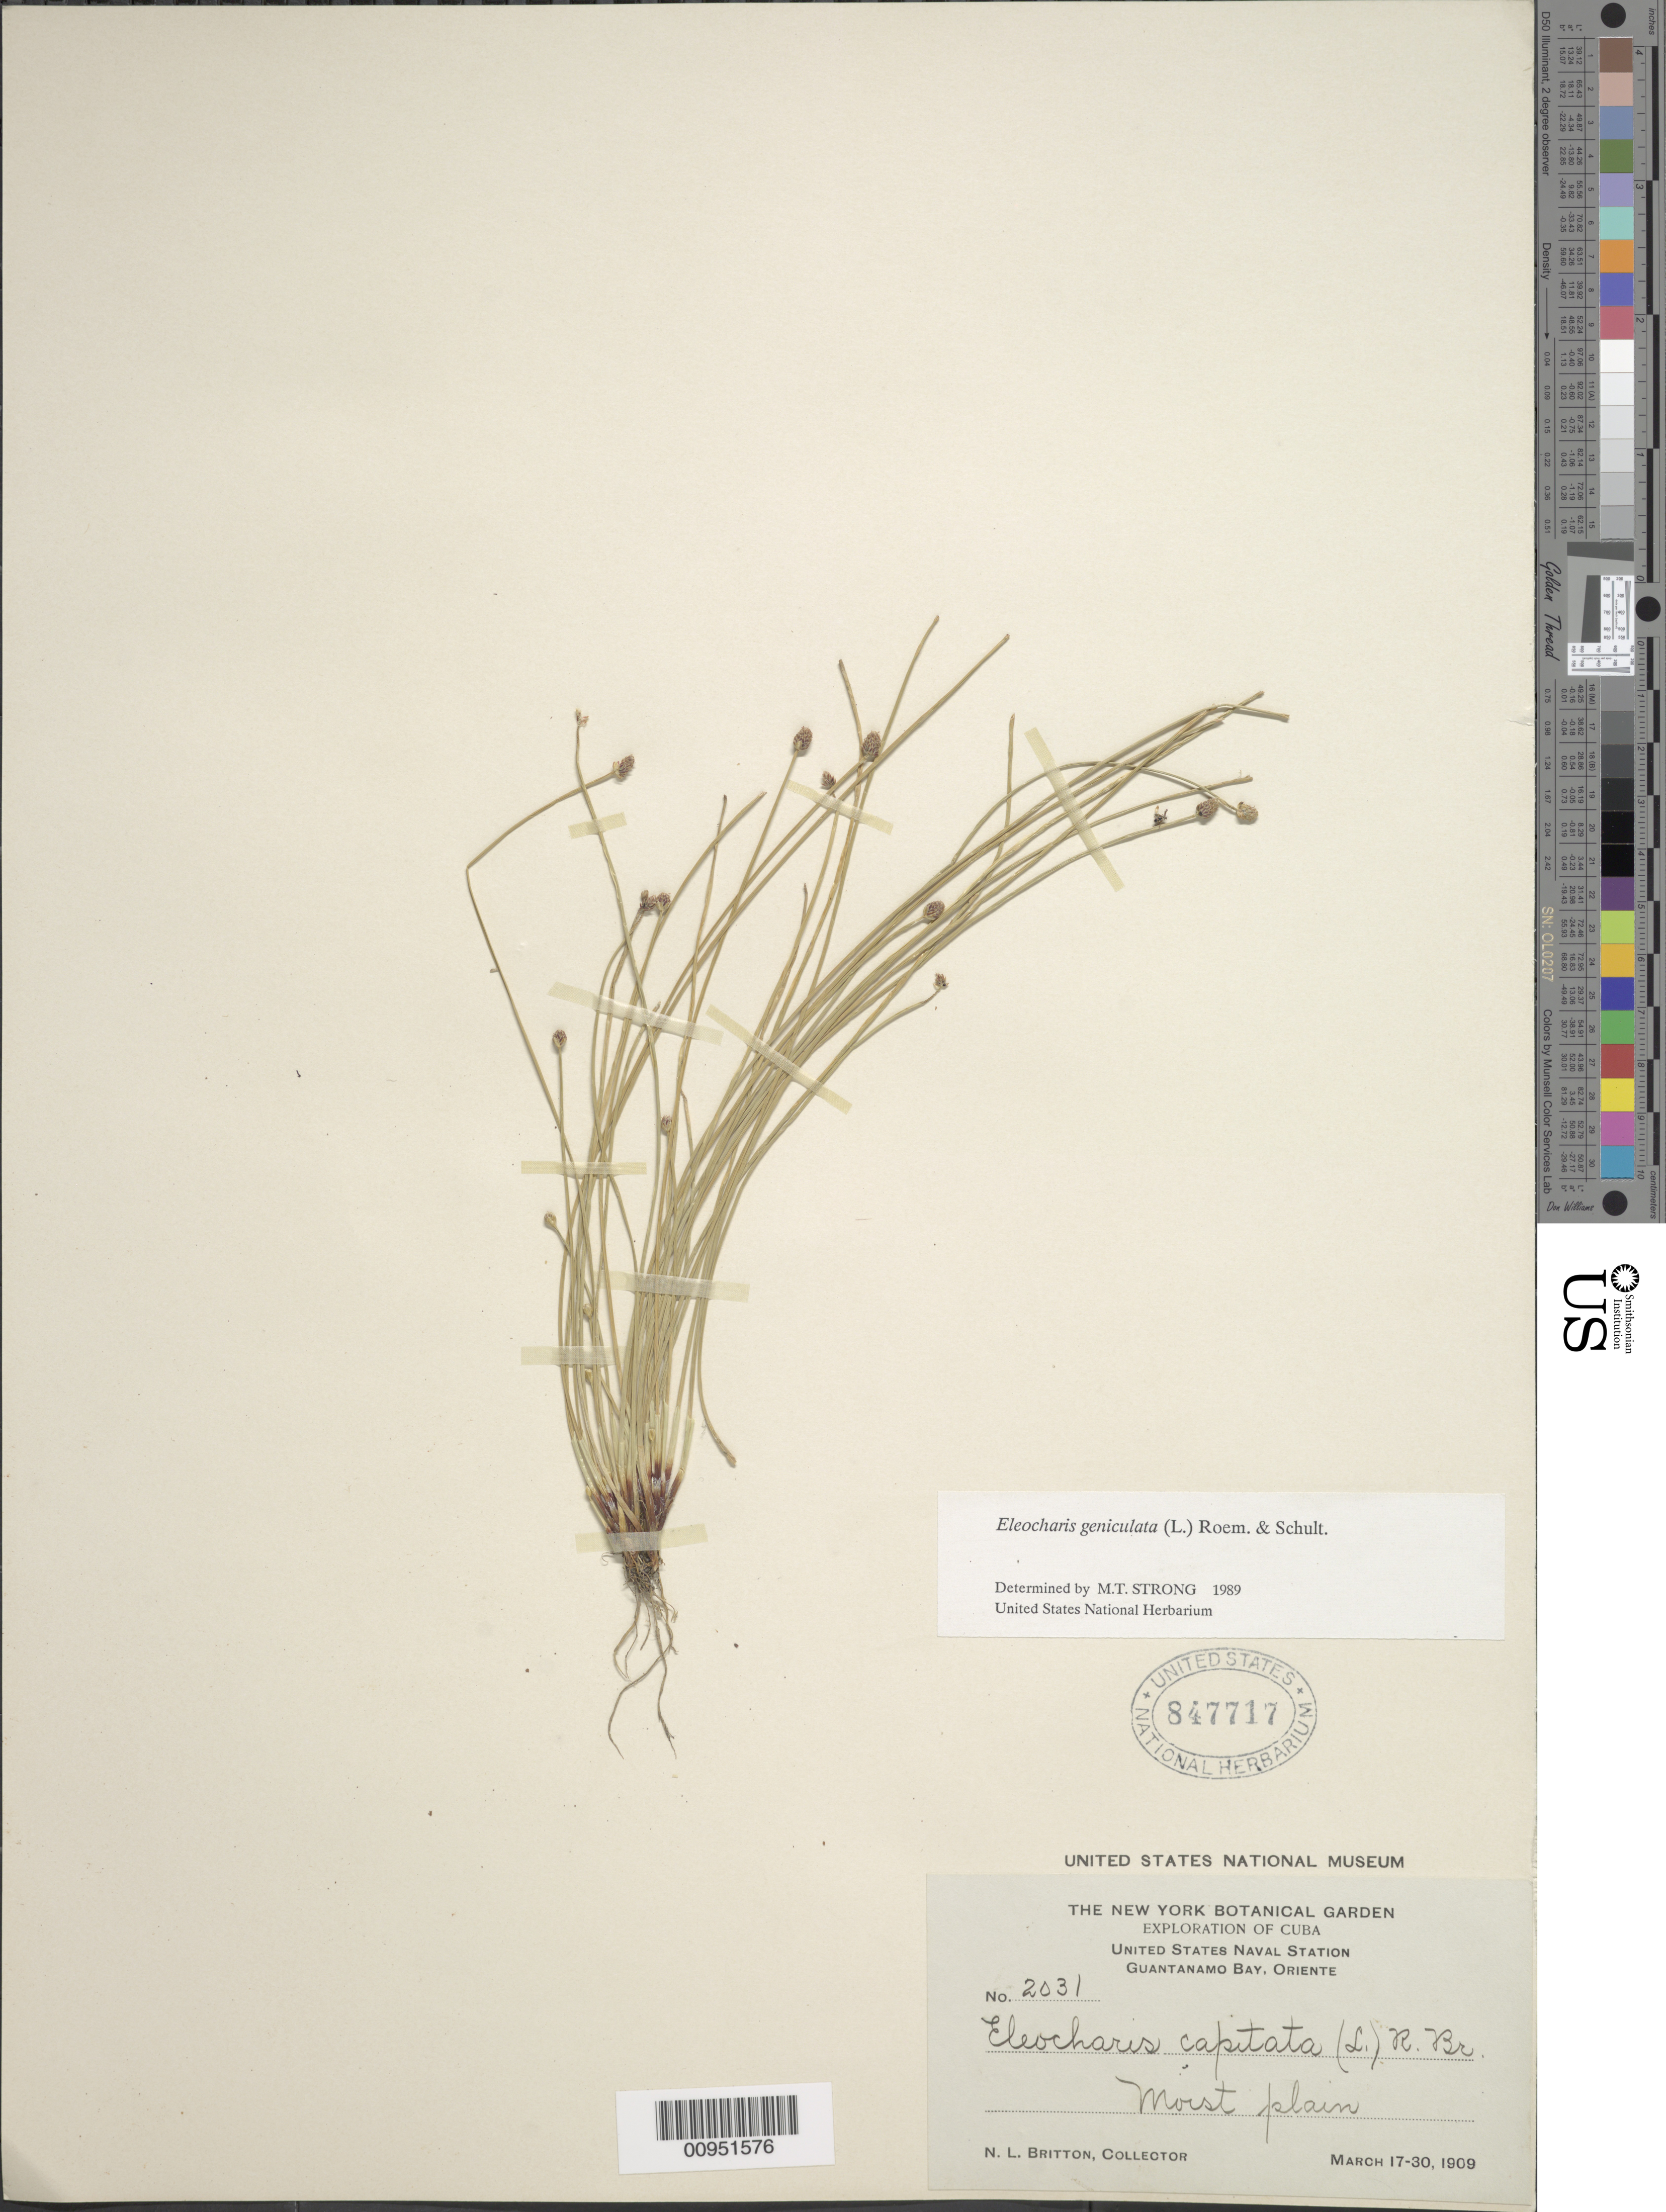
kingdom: Plantae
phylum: Tracheophyta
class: Liliopsida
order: Poales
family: Cyperaceae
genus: Eleocharis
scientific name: Eleocharis geniculata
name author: (L.) Roem. & Schult.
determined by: Strong, M. T., (US), Smithsonian Institution - National Museum of Natural History (UNITED STATES)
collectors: N. Britton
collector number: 2031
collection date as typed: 17 Mar 1909 to 30 Mar 1909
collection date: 1909-03-17/1909-03-30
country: Cuba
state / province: Guantanamo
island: Cuba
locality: Guantánamo Bay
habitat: Moist plain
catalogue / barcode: US 847717